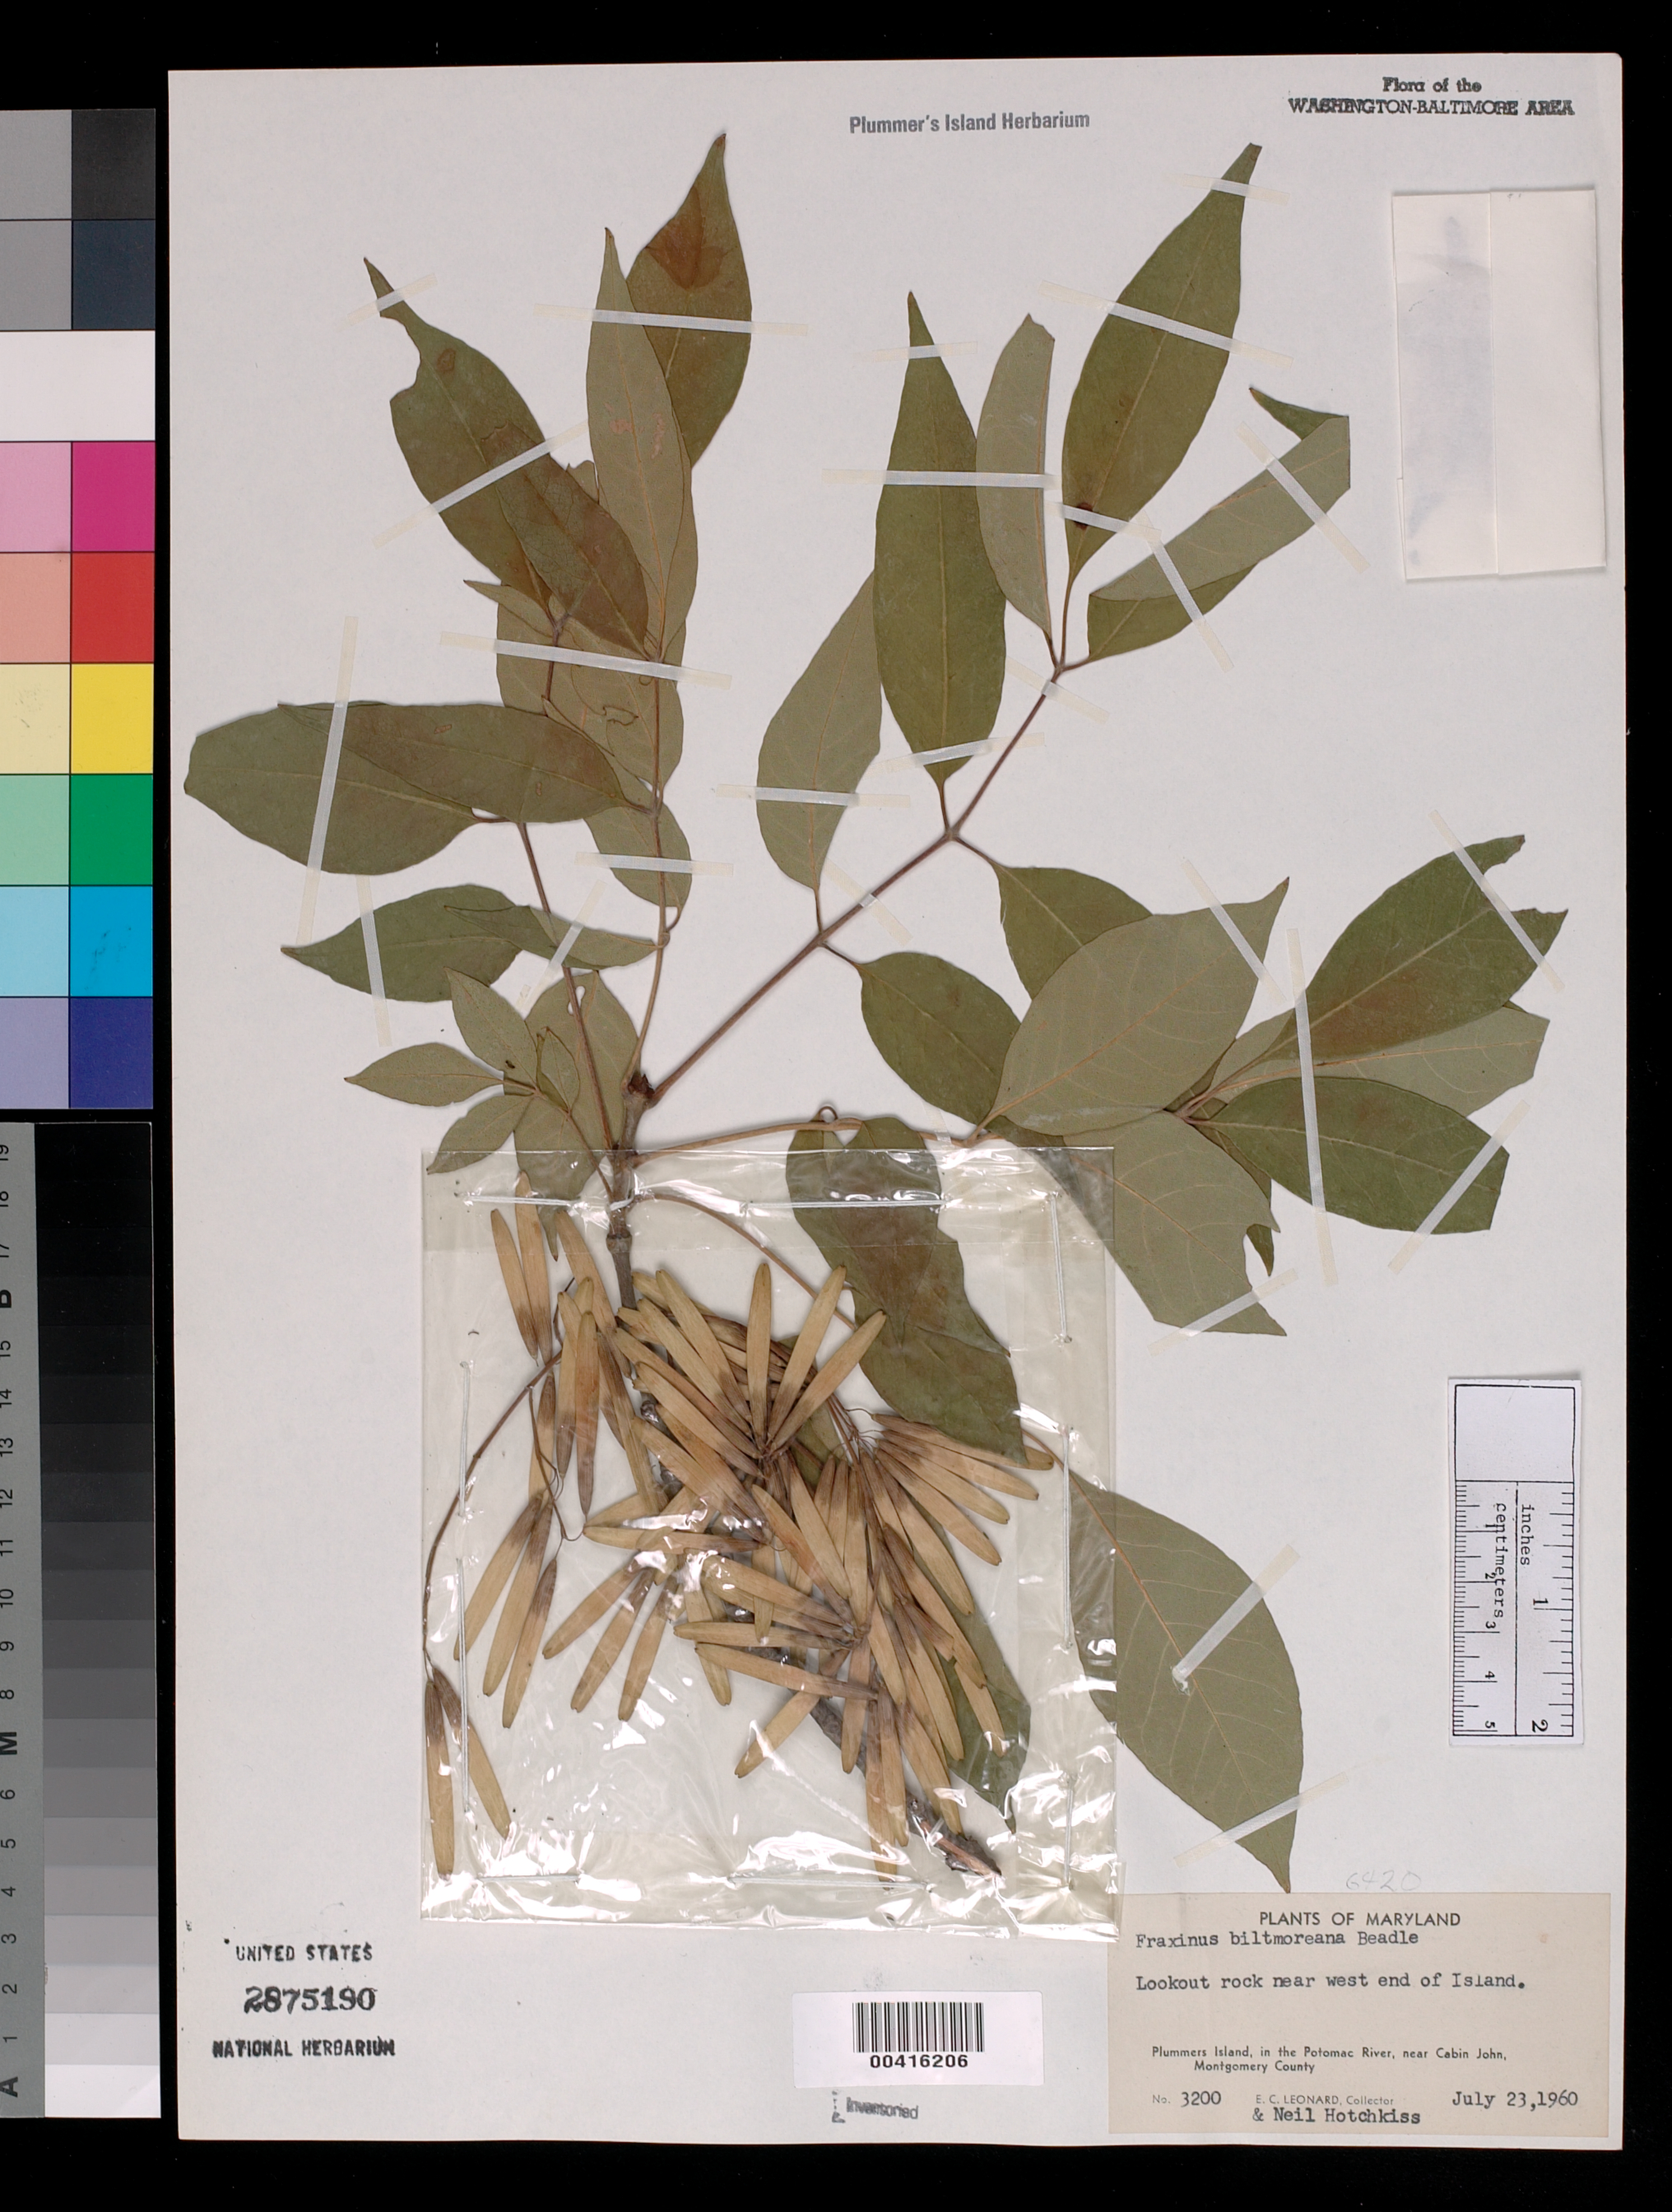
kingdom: Plantae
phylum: Tracheophyta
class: Magnoliopsida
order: Lamiales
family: Oleaceae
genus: Fraxinus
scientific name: Fraxinus americana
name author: L.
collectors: E. C. Leonard & N. Hotchkiss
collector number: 3200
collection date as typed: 23 Jul 1960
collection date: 1960-07-23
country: United States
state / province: Maryland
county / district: Montgomery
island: Plummers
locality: Plummer's Island; Lookout Rock near west end of Island C. & O. Canal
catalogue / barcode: US 2875190